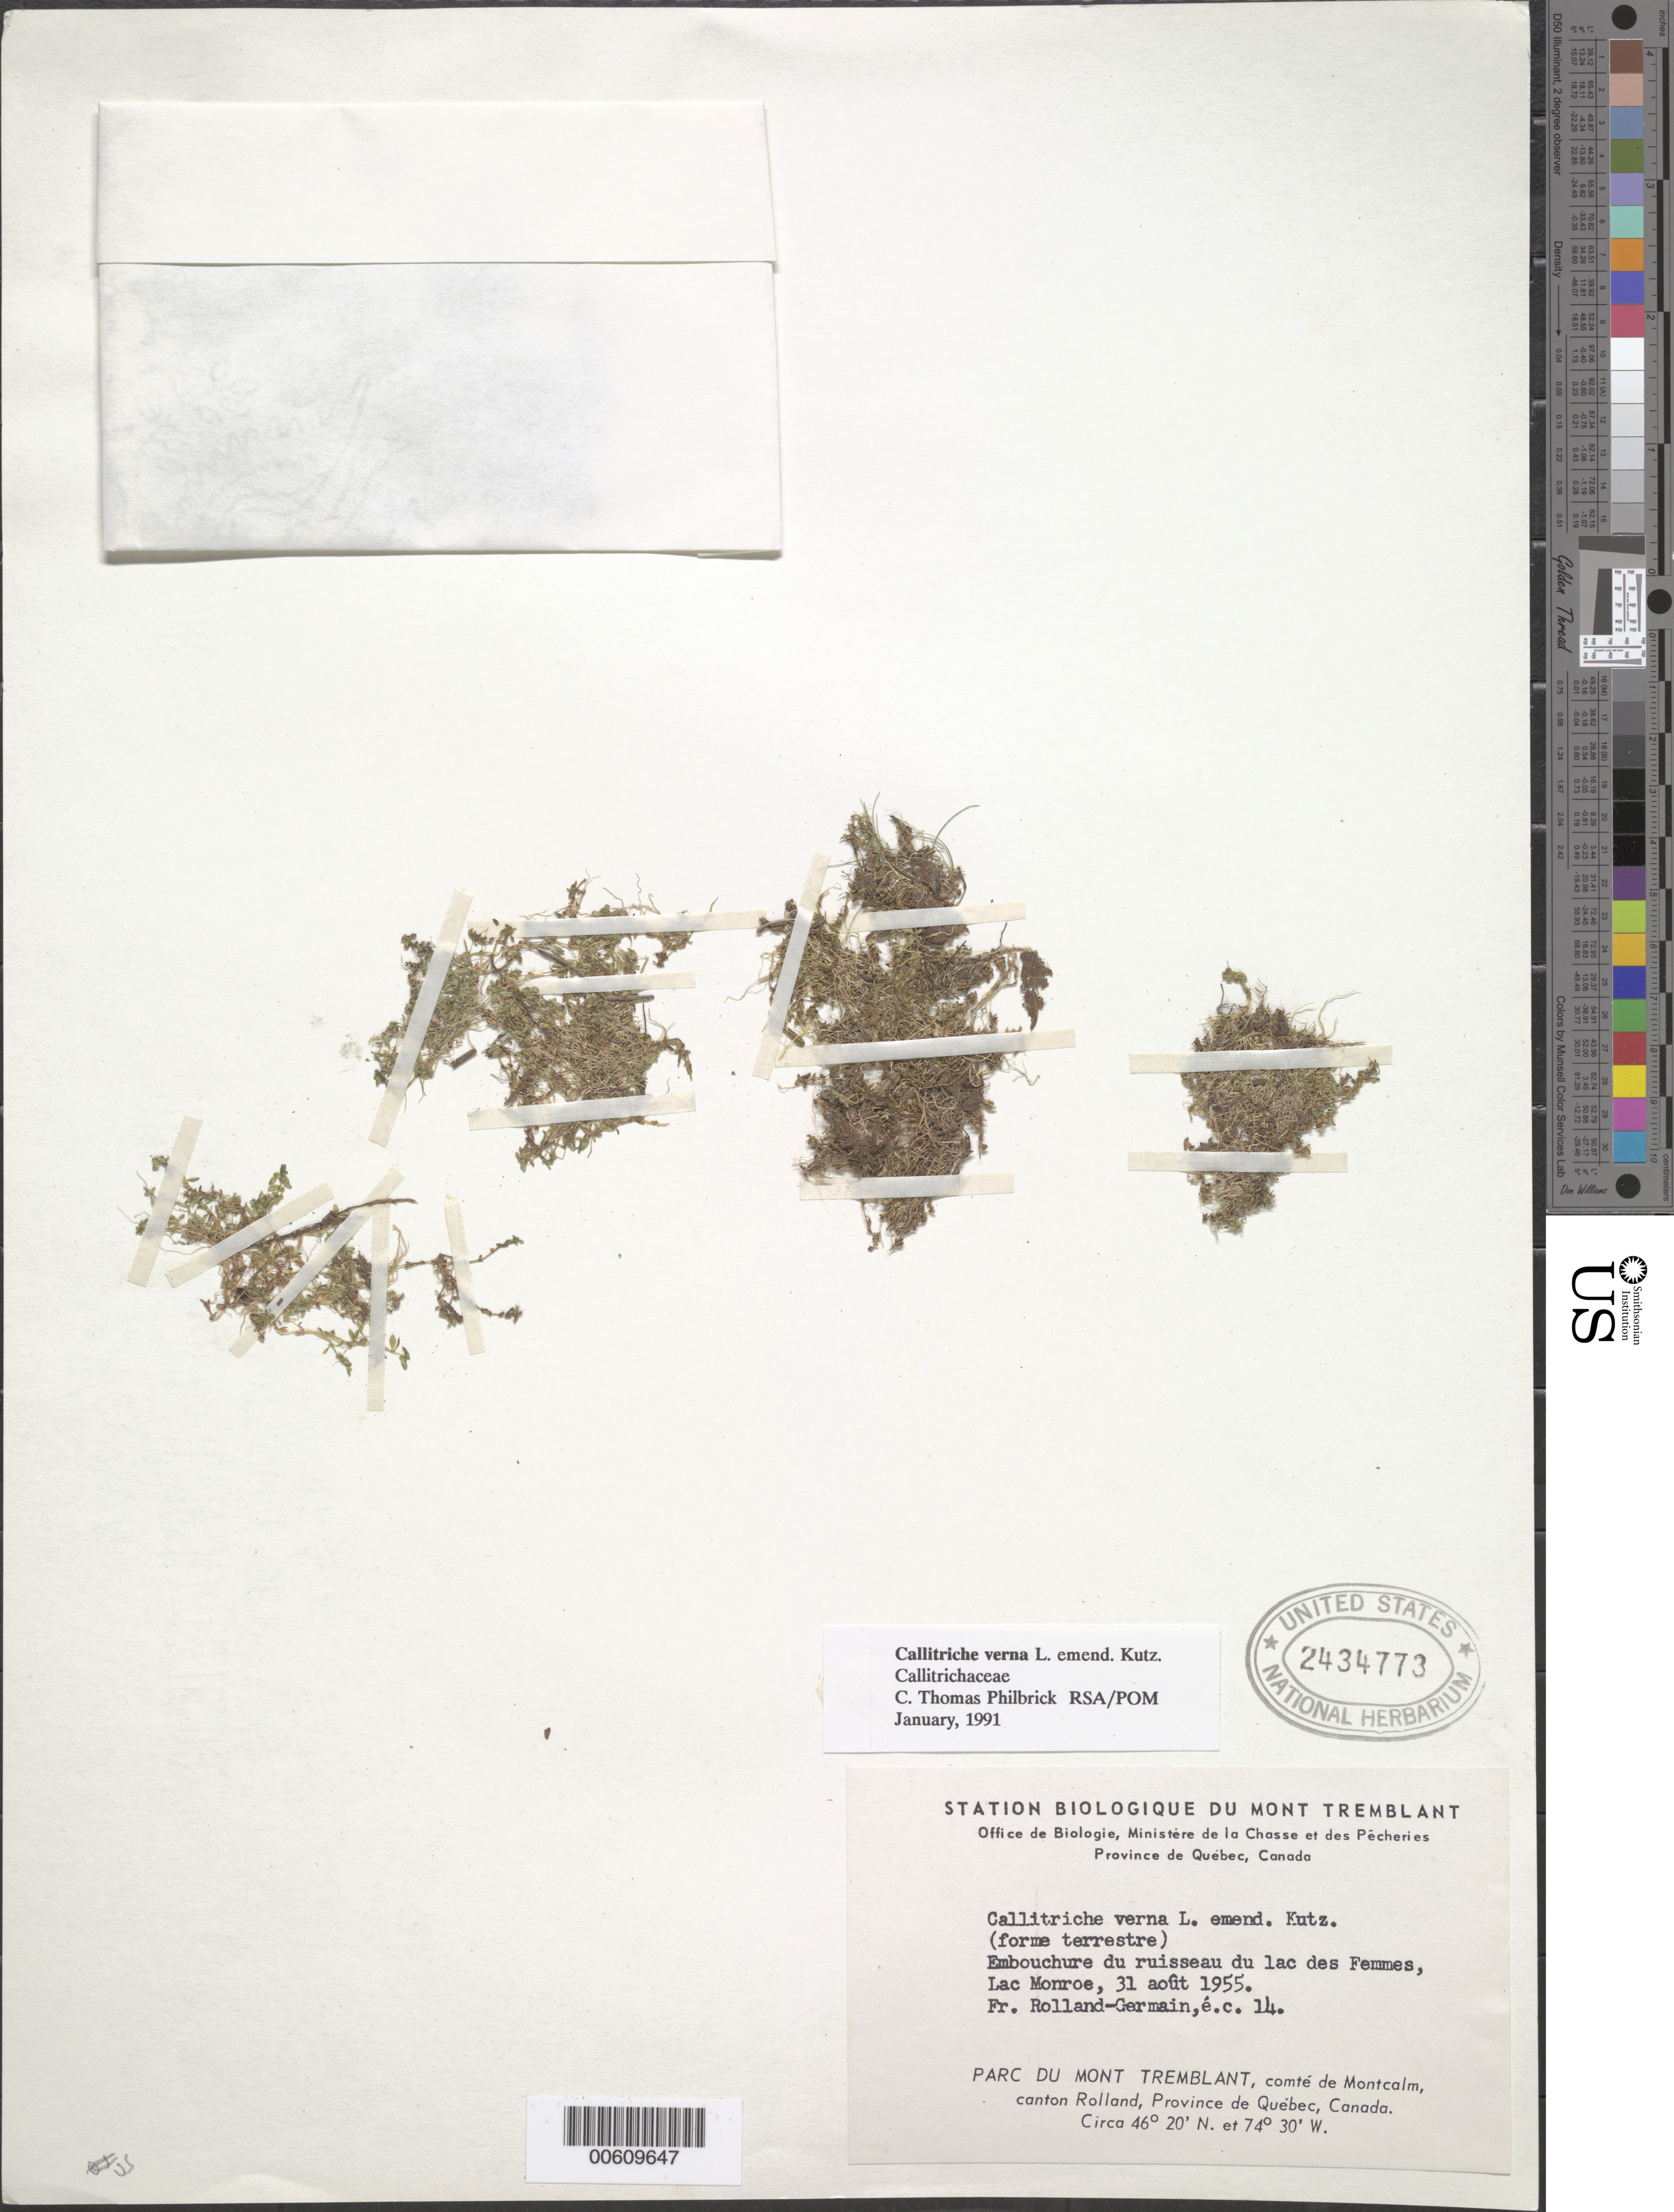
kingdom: Plantae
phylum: Tracheophyta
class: Magnoliopsida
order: Lamiales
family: Plantaginaceae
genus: Callitriche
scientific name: Callitriche verna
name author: L.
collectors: Rolland-Germain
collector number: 14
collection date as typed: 31 Aug 1955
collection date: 1955-08-31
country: Canada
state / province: Quebec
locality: Lac Monroe, Parc du Mont Tremblant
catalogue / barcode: US 2434773